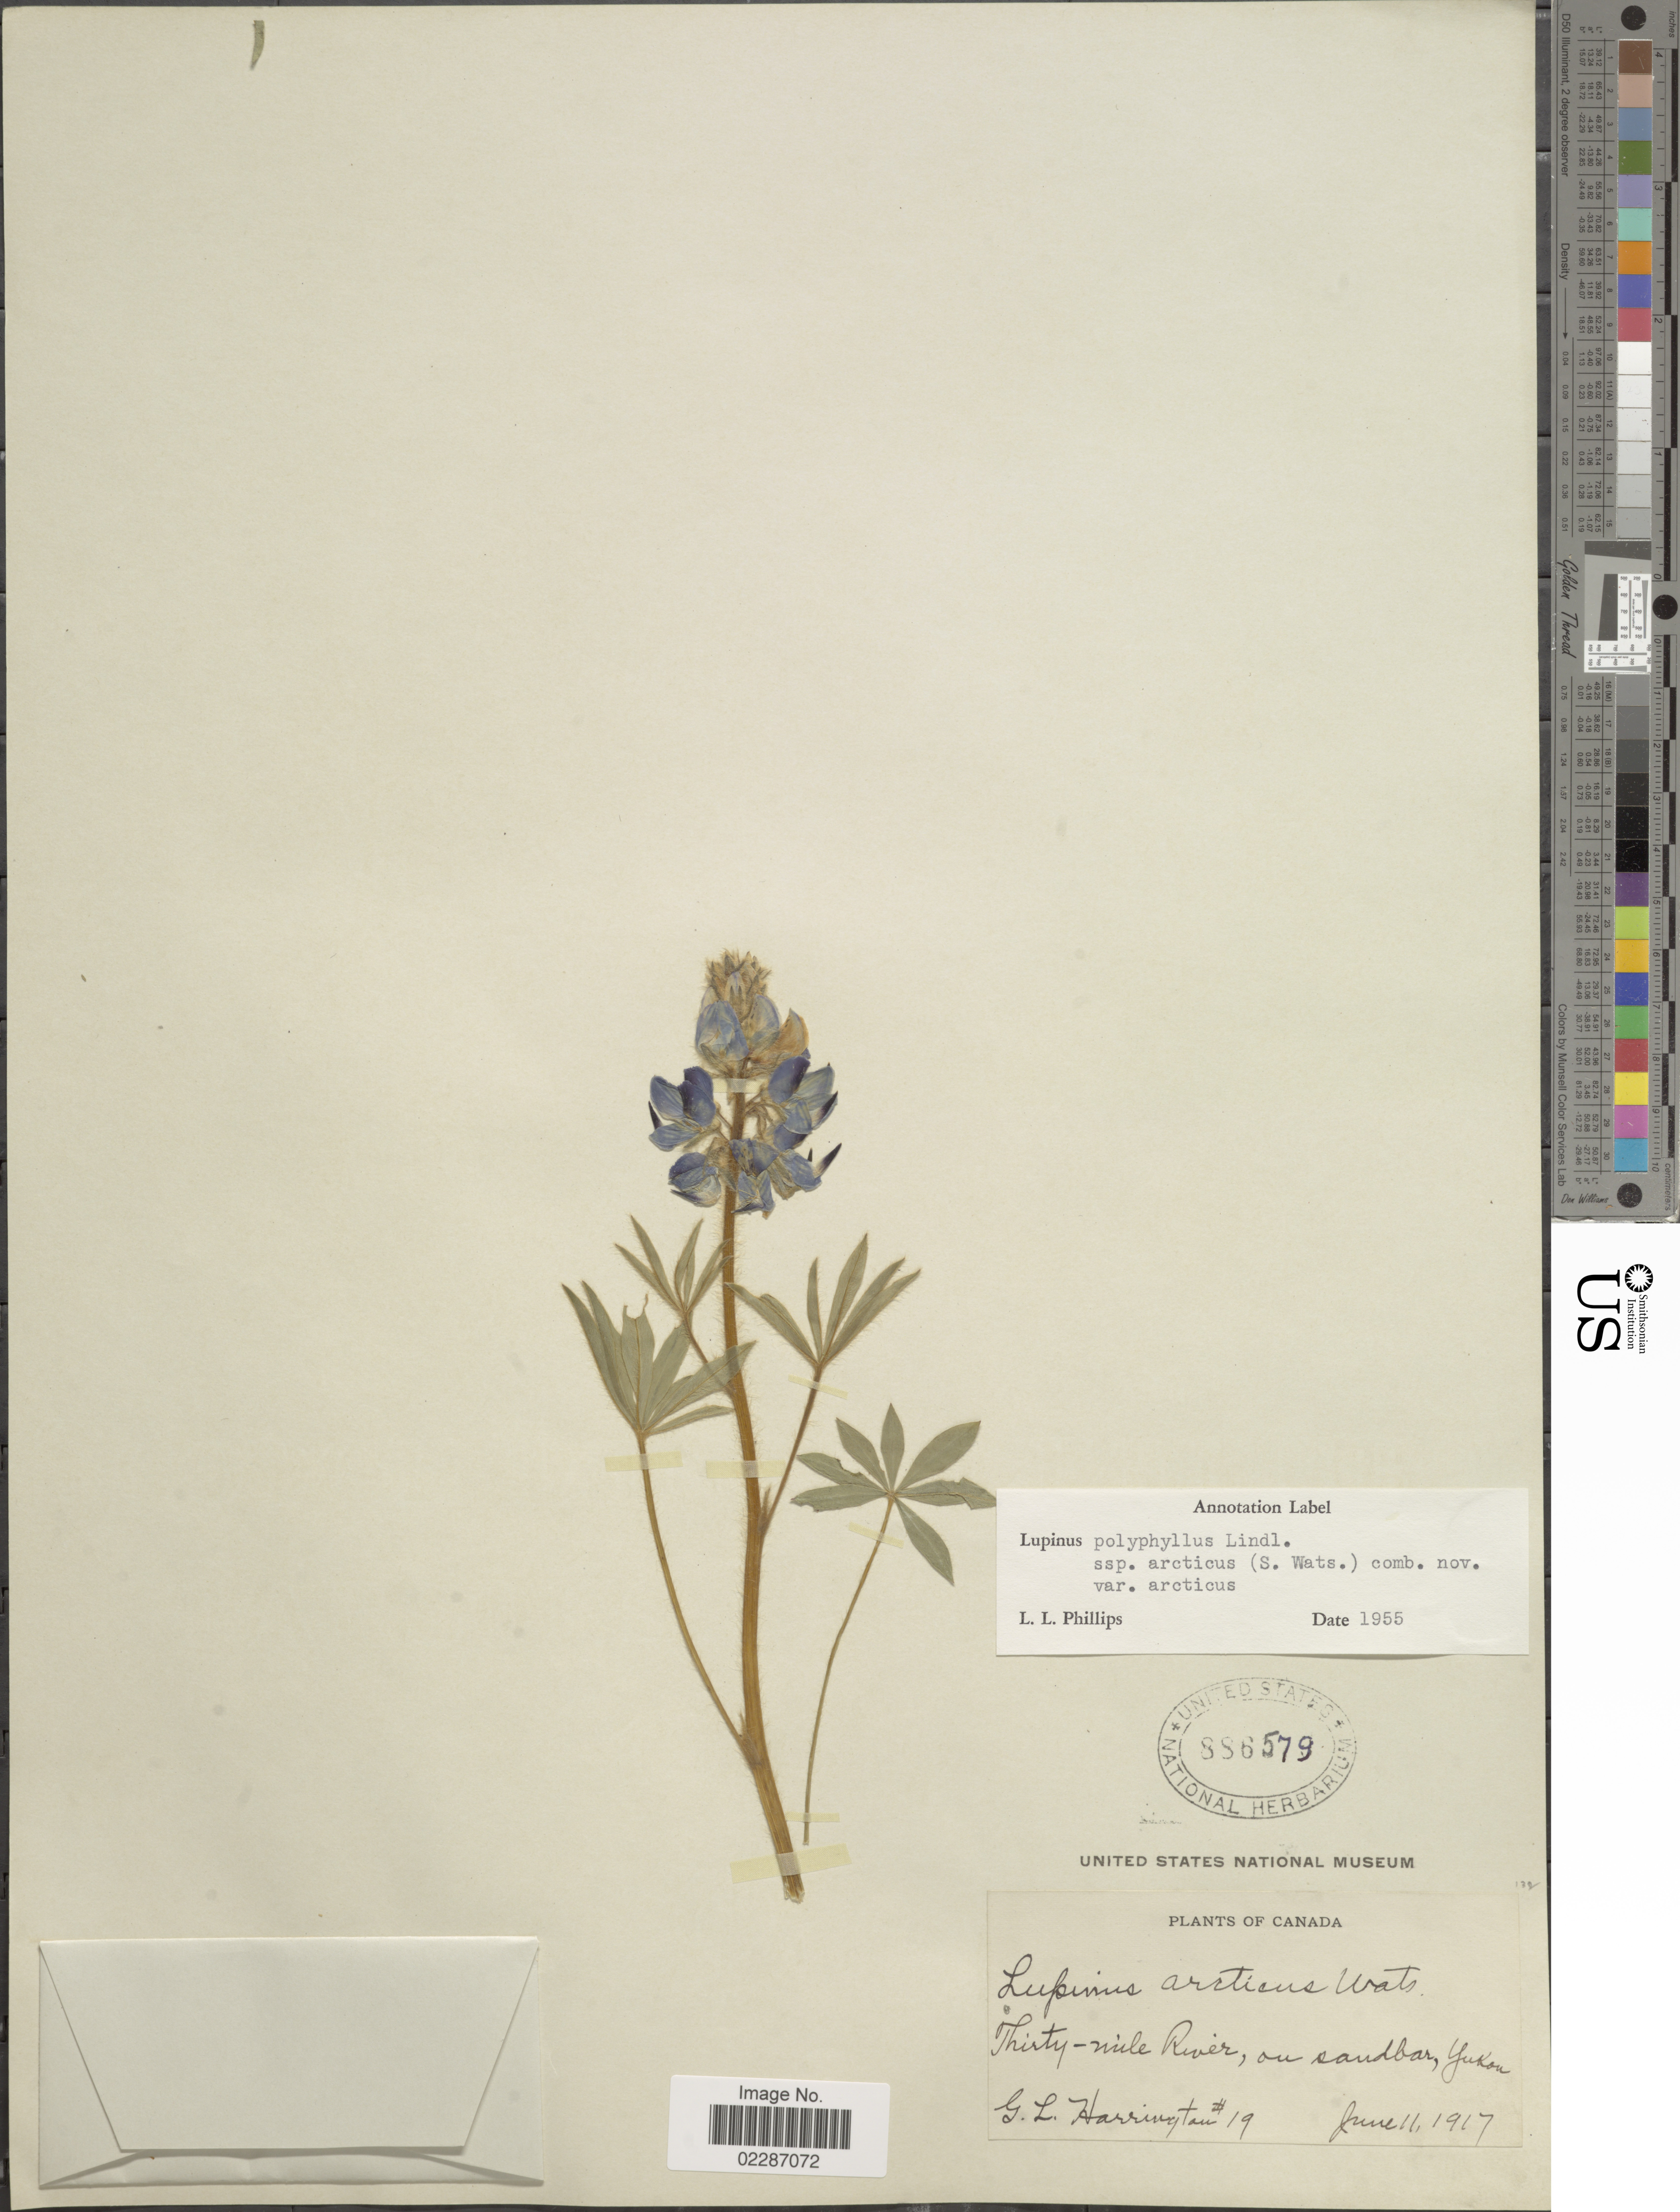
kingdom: Plantae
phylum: Tracheophyta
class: Magnoliopsida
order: Fabales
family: Fabaceae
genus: Lupinus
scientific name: Lupinus arcticus subsp. arcticus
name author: S. Watson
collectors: G. Harrington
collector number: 19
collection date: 1917-06-11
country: Canada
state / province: Yukon Territory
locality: Thirty-mile River, on sanbar, Yukon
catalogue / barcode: US 886579